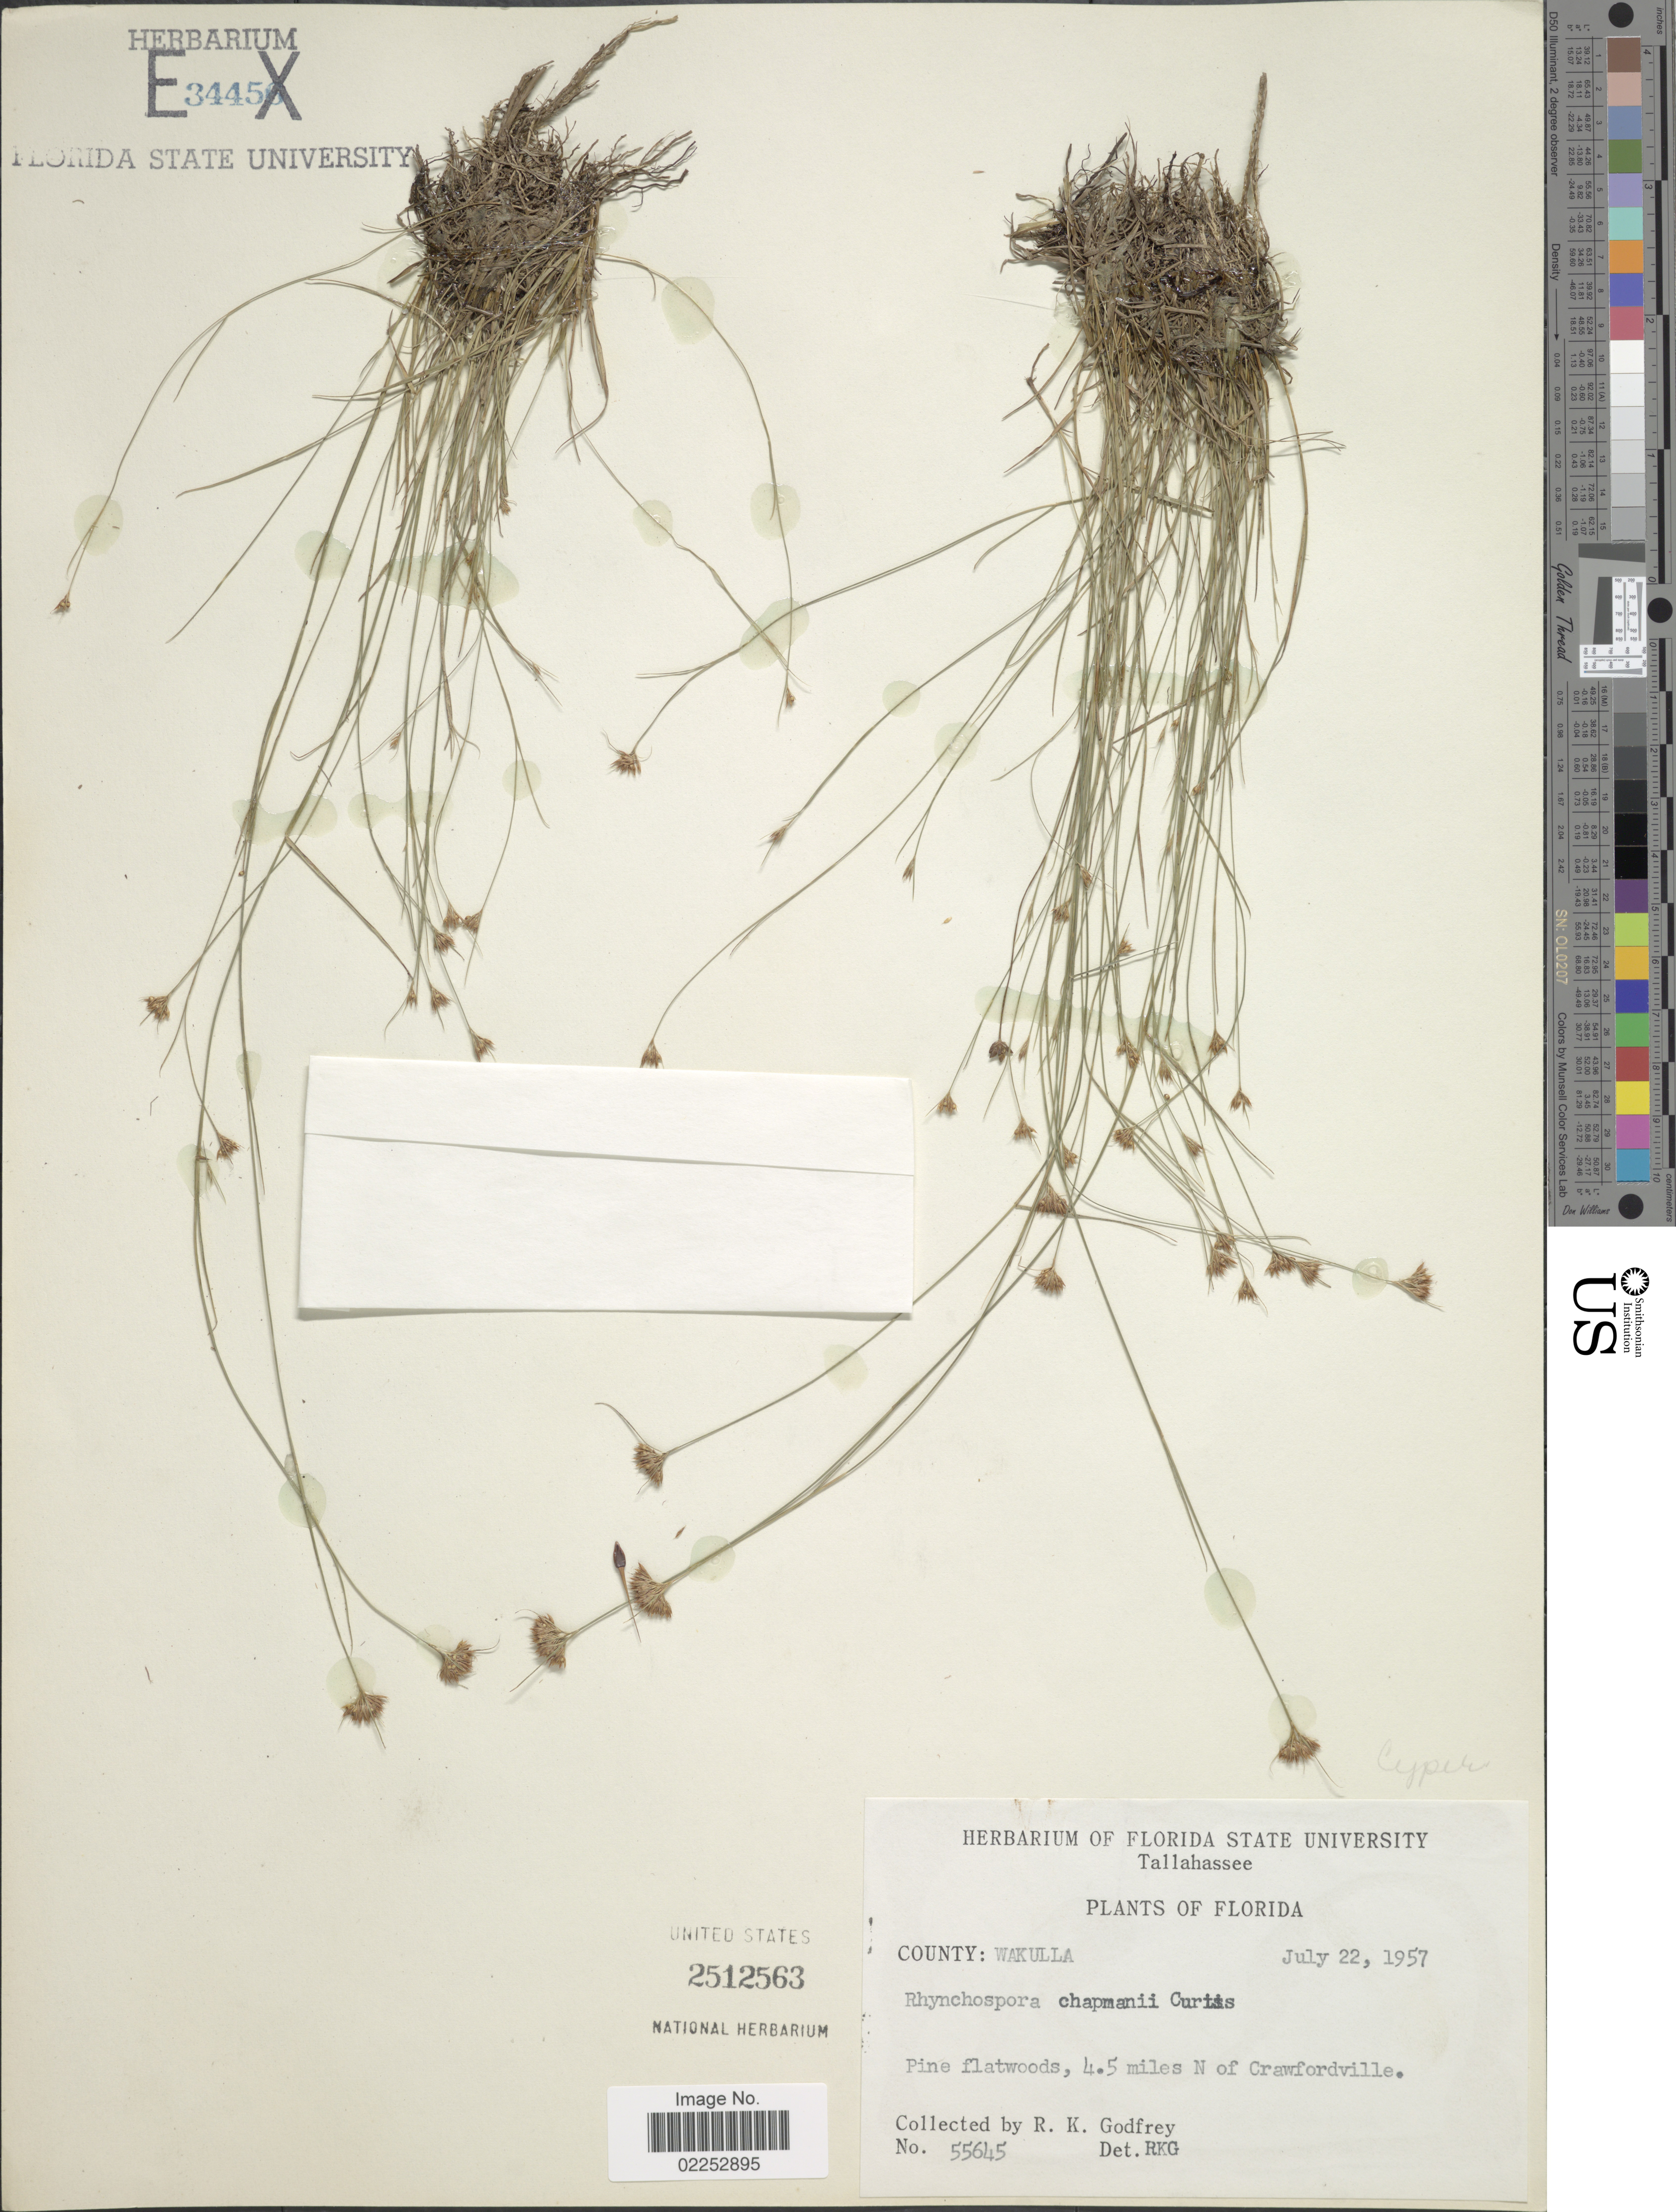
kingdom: Plantae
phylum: Tracheophyta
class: Liliopsida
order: Poales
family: Cyperaceae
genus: Rhynchospora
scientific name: Rhynchospora chapmanii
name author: M.A. Curtis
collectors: R. K. Godfrey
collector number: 55645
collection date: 1957-07-22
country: United States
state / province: Florida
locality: County: Wakulla. 4.5 miles N of Crwafordville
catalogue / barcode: US 2512563